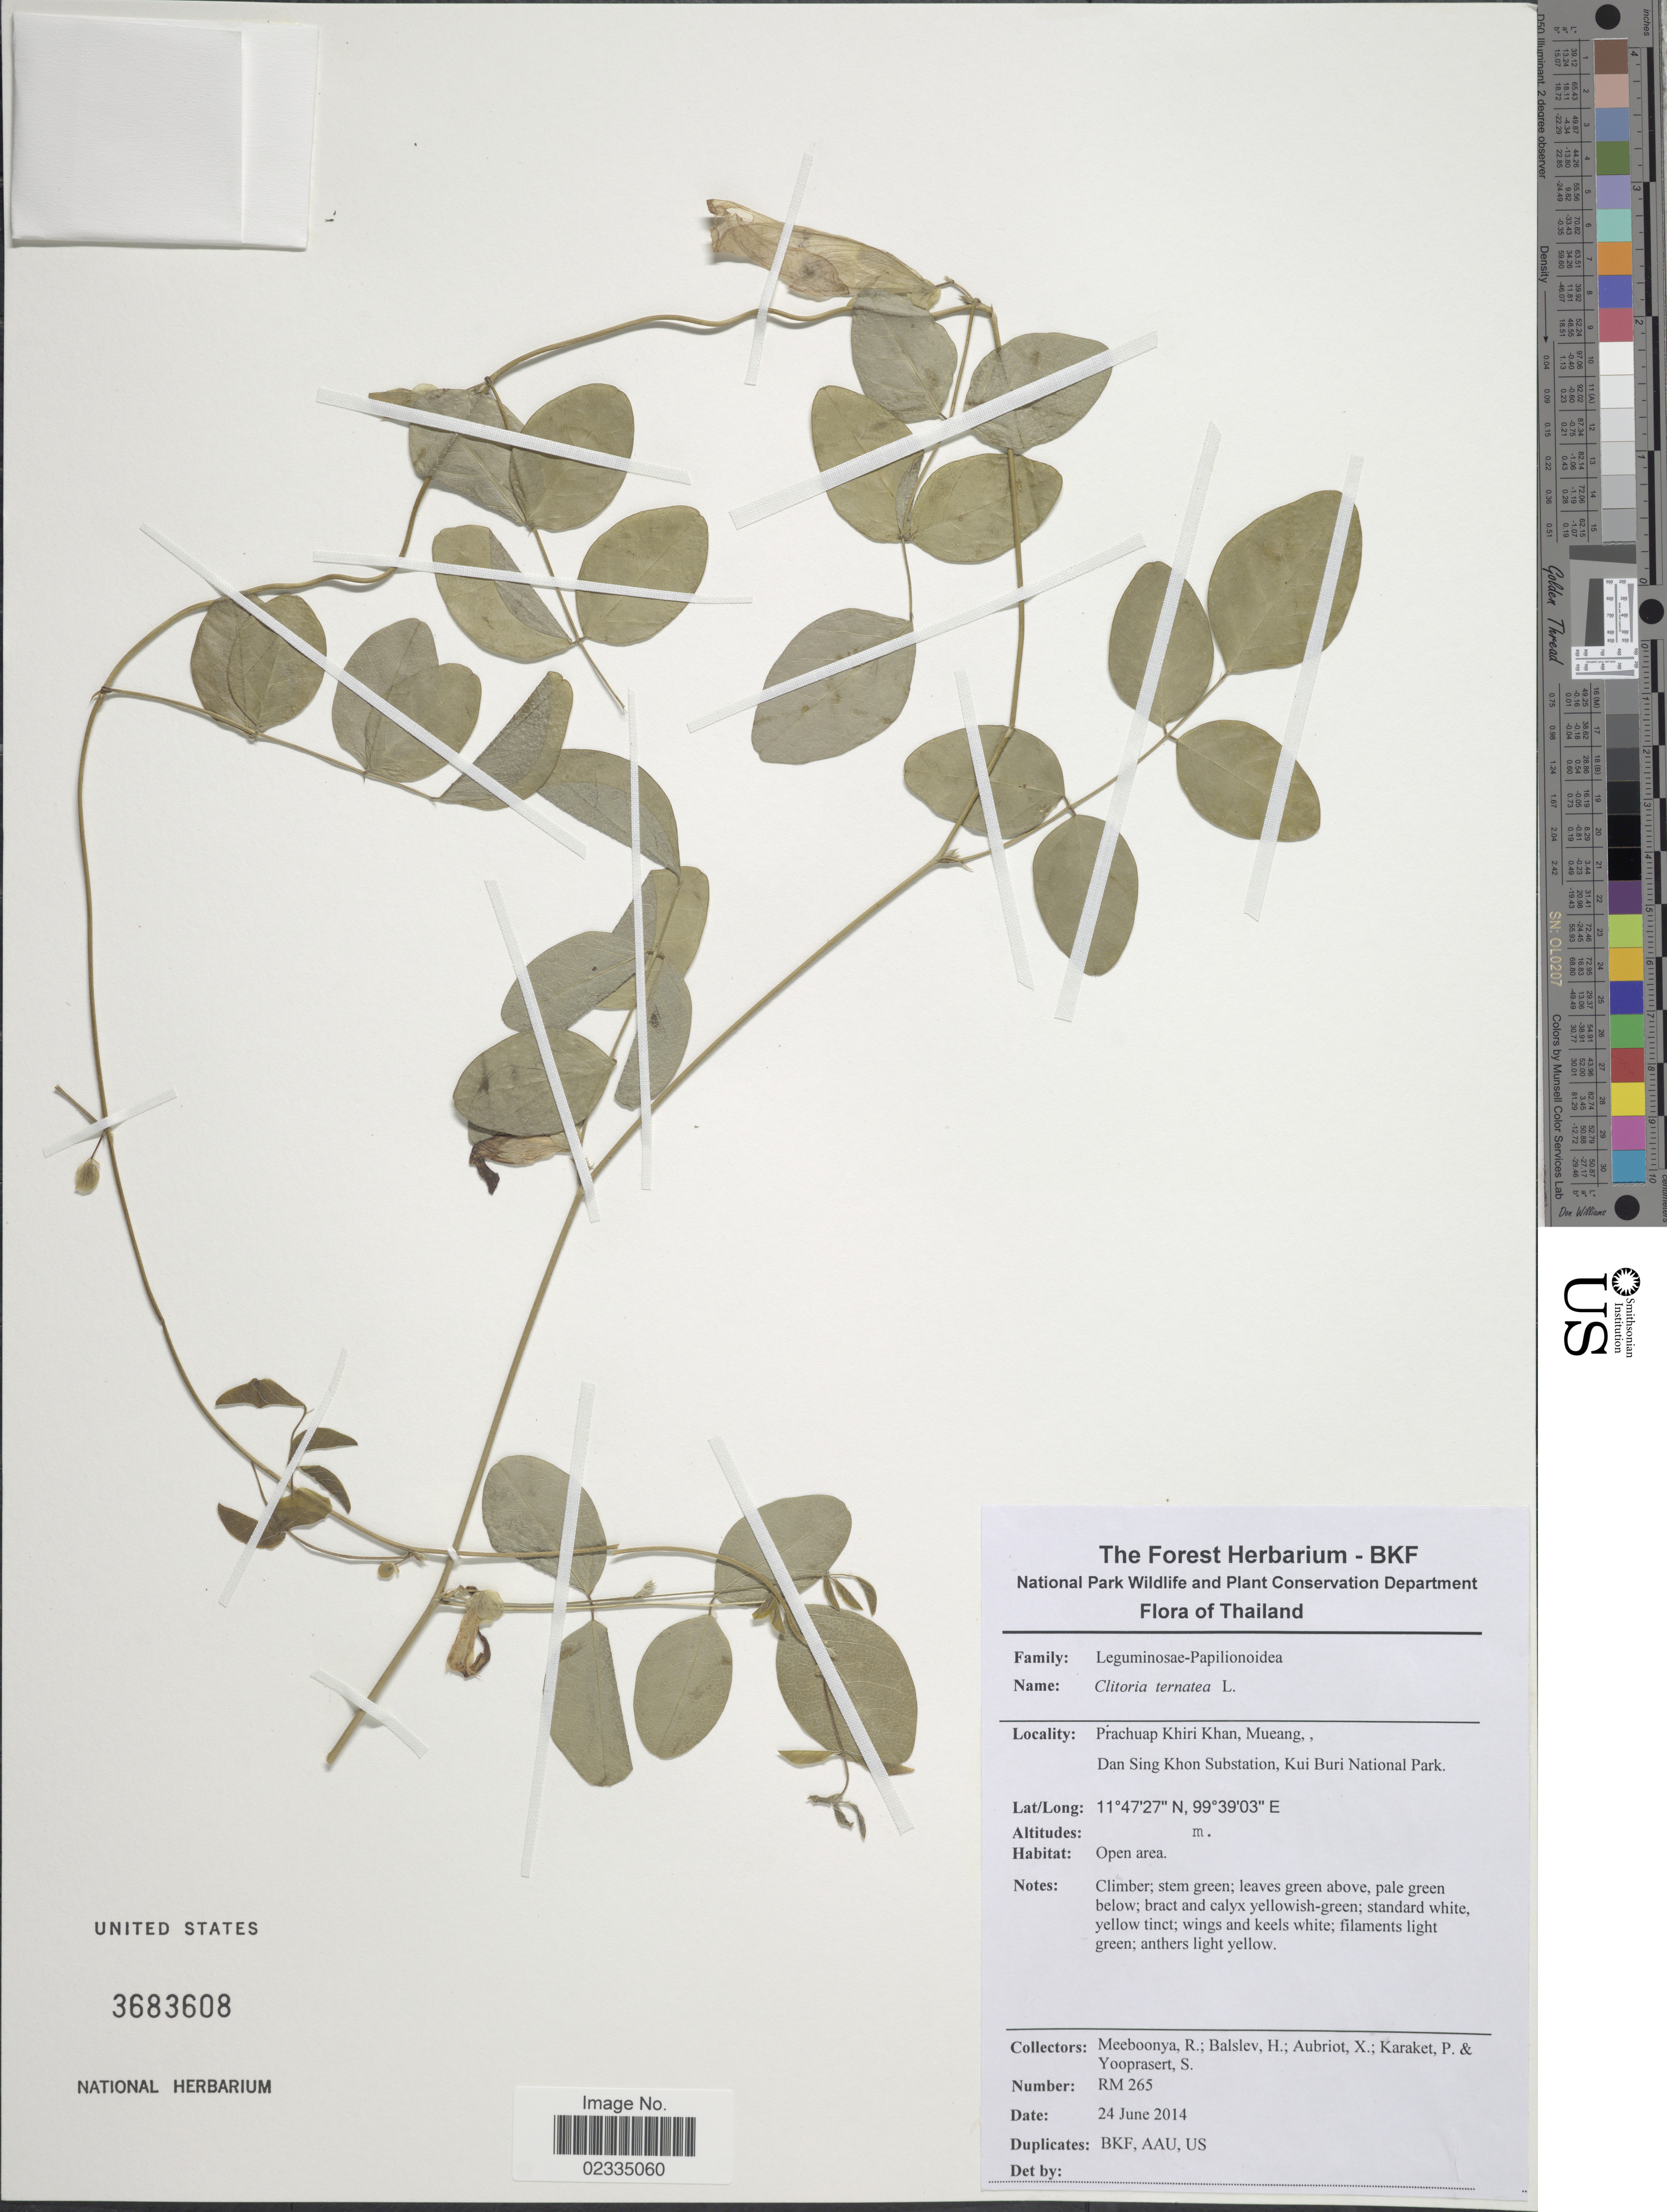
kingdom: Plantae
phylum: Tracheophyta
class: Magnoliopsida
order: Fabales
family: Fabaceae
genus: Clitoria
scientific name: Clitoria ternatea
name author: L.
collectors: R. Meeboonya, H. Balslev, X. Aubriot, P. Karaket & S. Yooprasert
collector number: RM 265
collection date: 2014-06-24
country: Thailand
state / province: Prachuap Khiri Khan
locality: Mueang, Dan Sing Khon Substation, Kui Buri National Park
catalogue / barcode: US 3683608